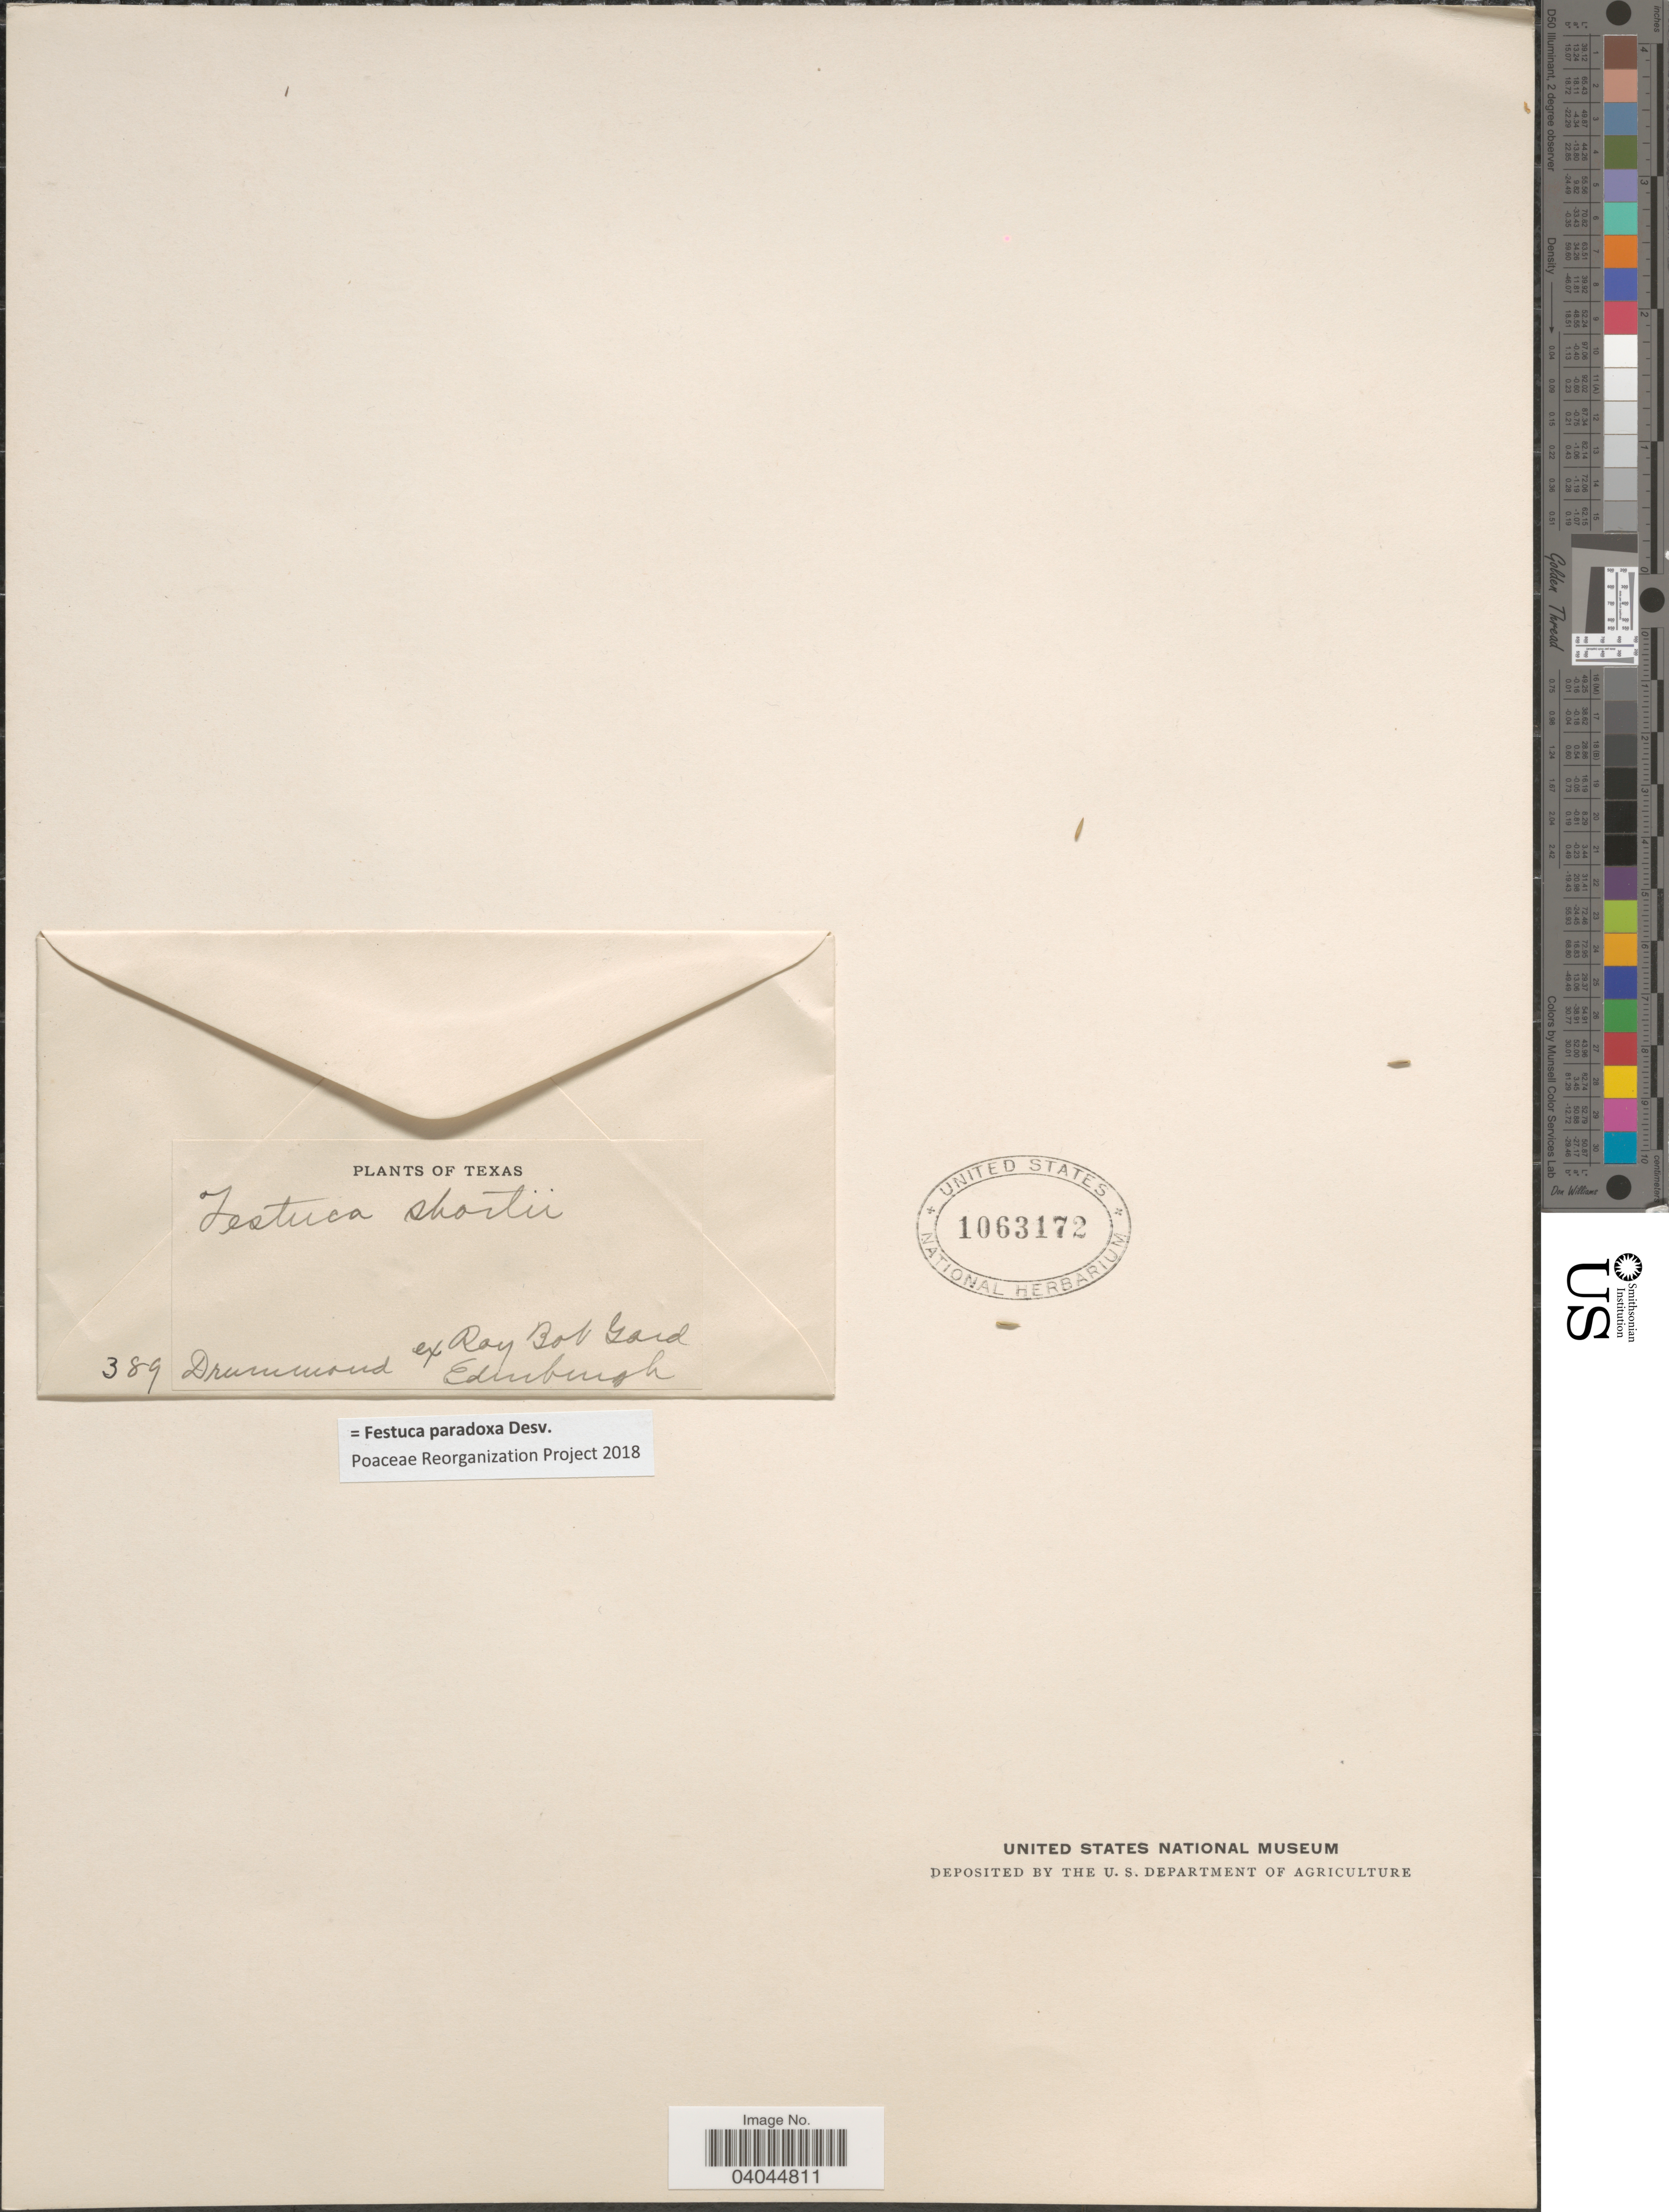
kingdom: Plantae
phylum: Tracheophyta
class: Liliopsida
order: Poales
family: Poaceae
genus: Festuca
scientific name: Festuca paradoxa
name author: Desv.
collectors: -. Drummond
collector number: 389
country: United States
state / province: Texas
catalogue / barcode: US 1063172